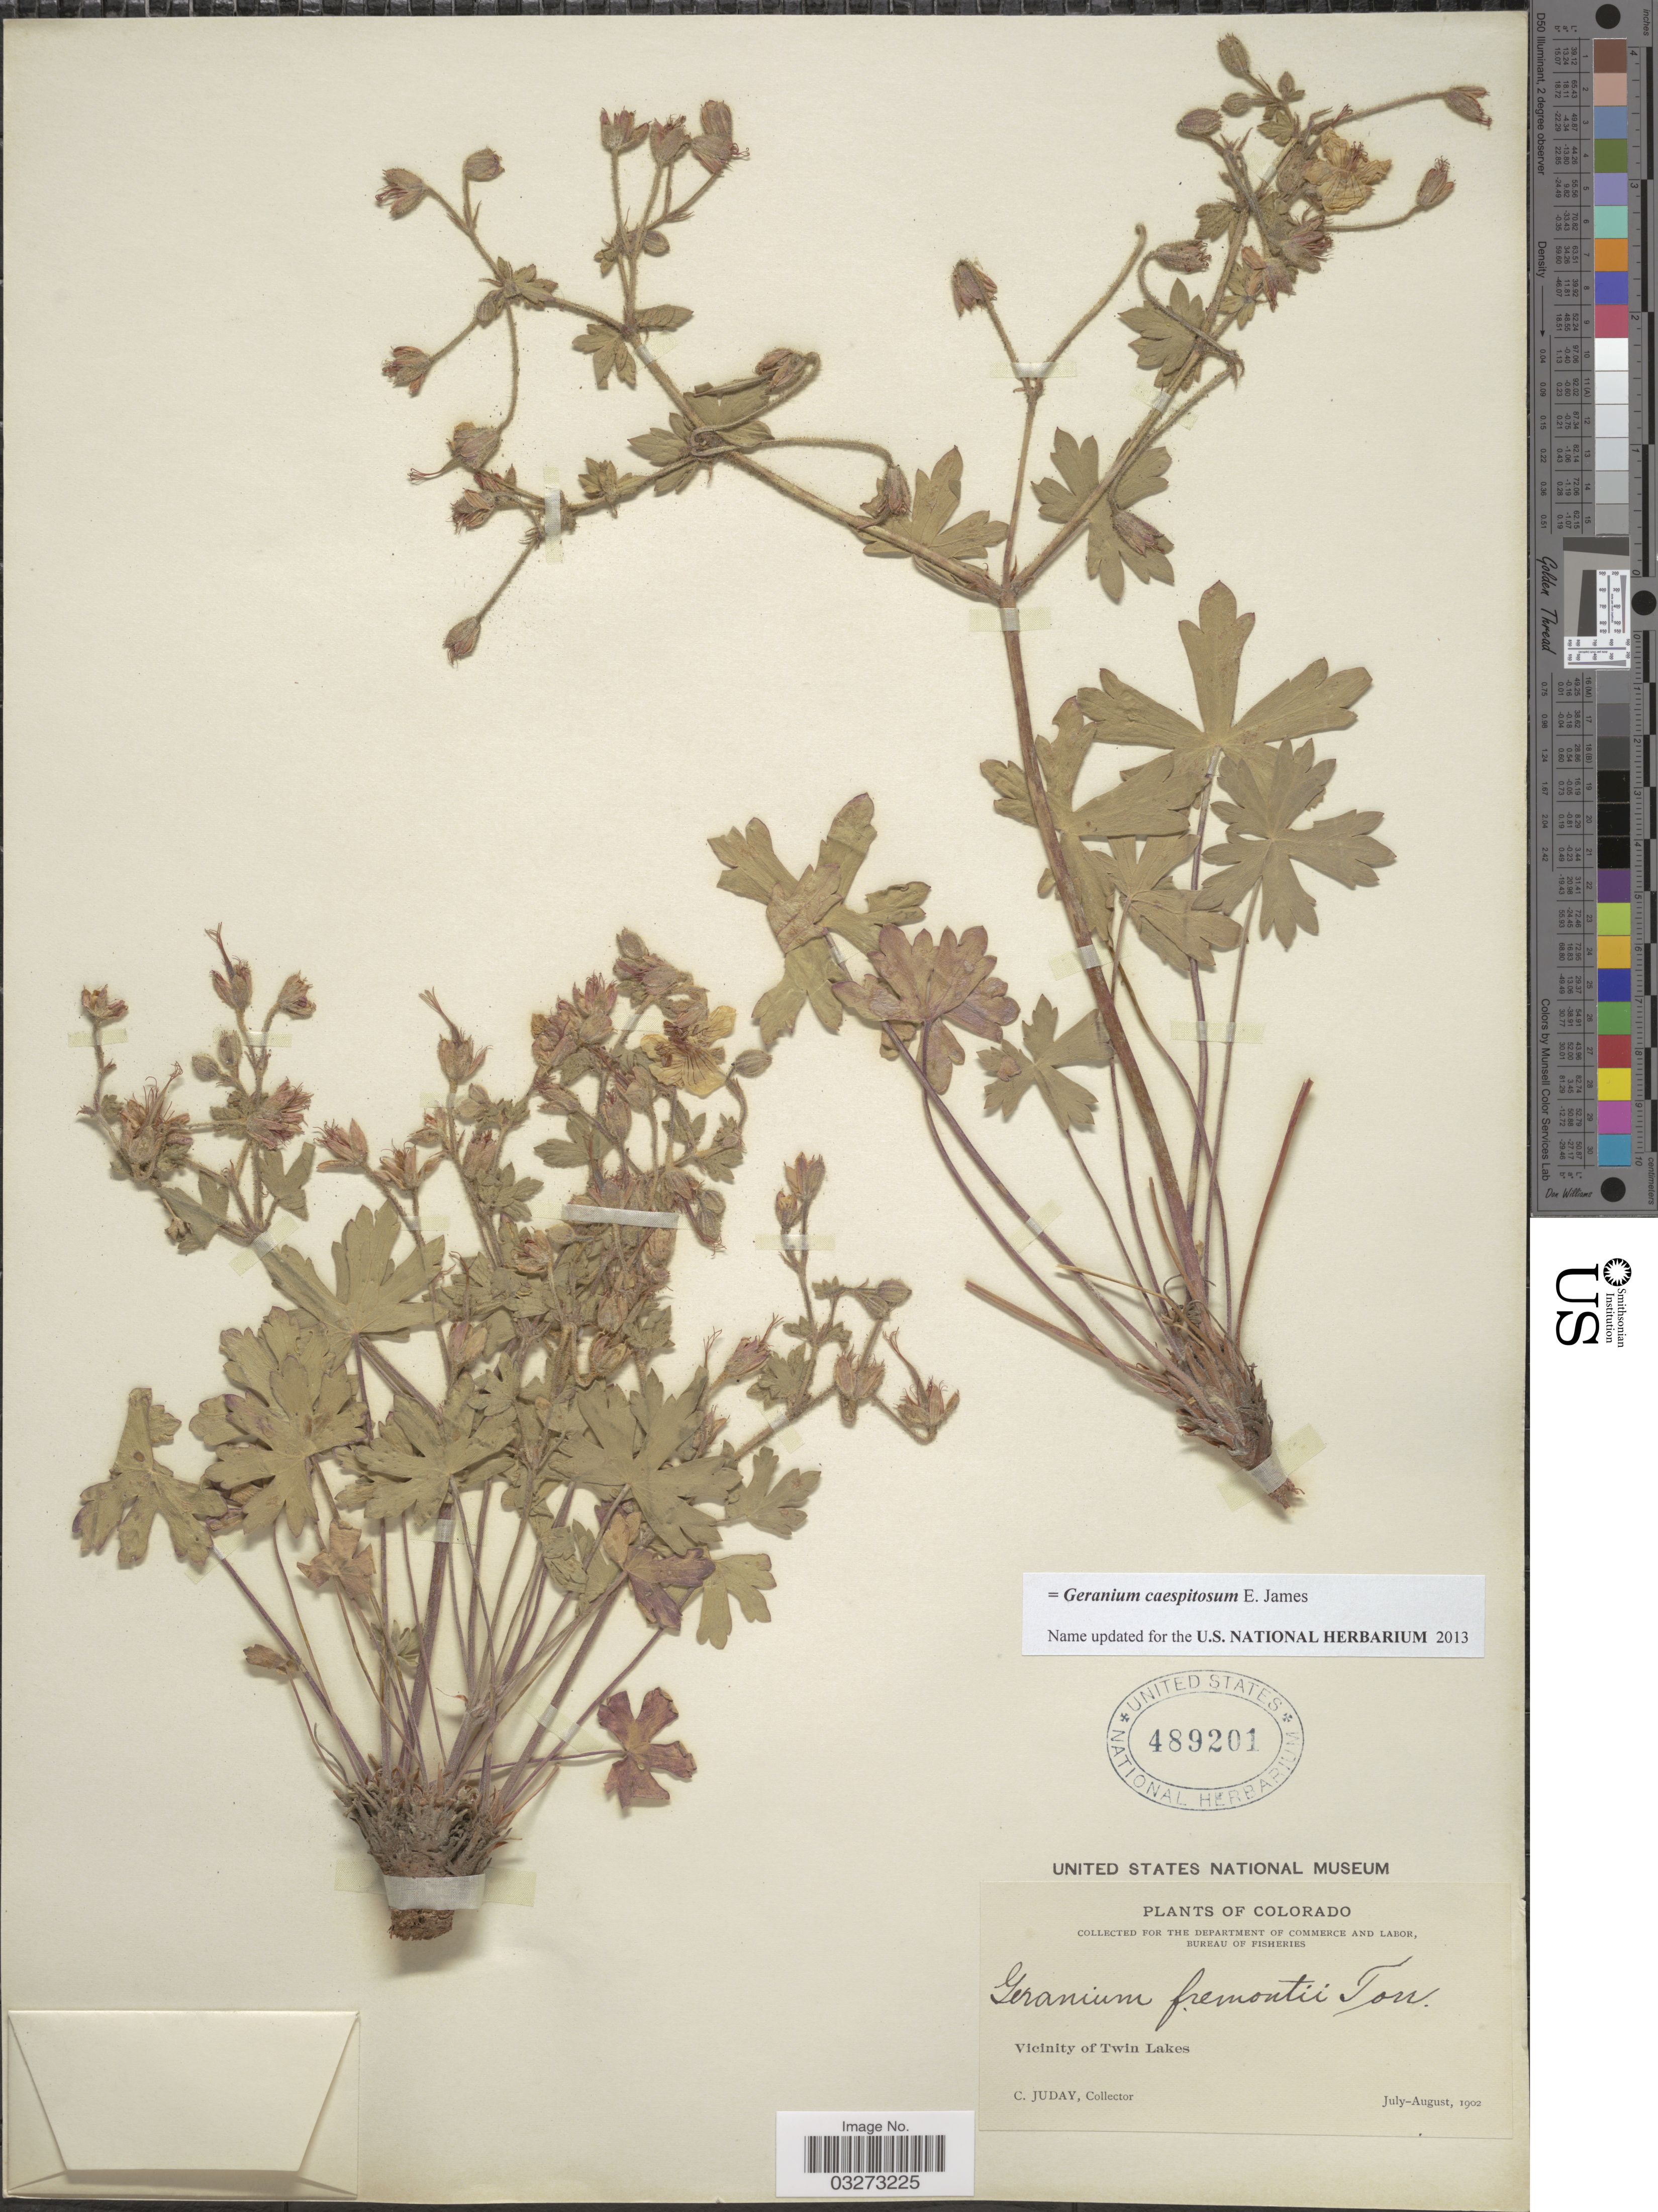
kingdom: Plantae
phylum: Tracheophyta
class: Magnoliopsida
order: Geraniales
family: Geraniaceae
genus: Geranium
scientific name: Geranium caespitosum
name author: E. James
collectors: C. Juday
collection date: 1902-07/1902-08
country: United States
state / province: Colorado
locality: Vicinity of Twin Lakes.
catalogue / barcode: US 489201